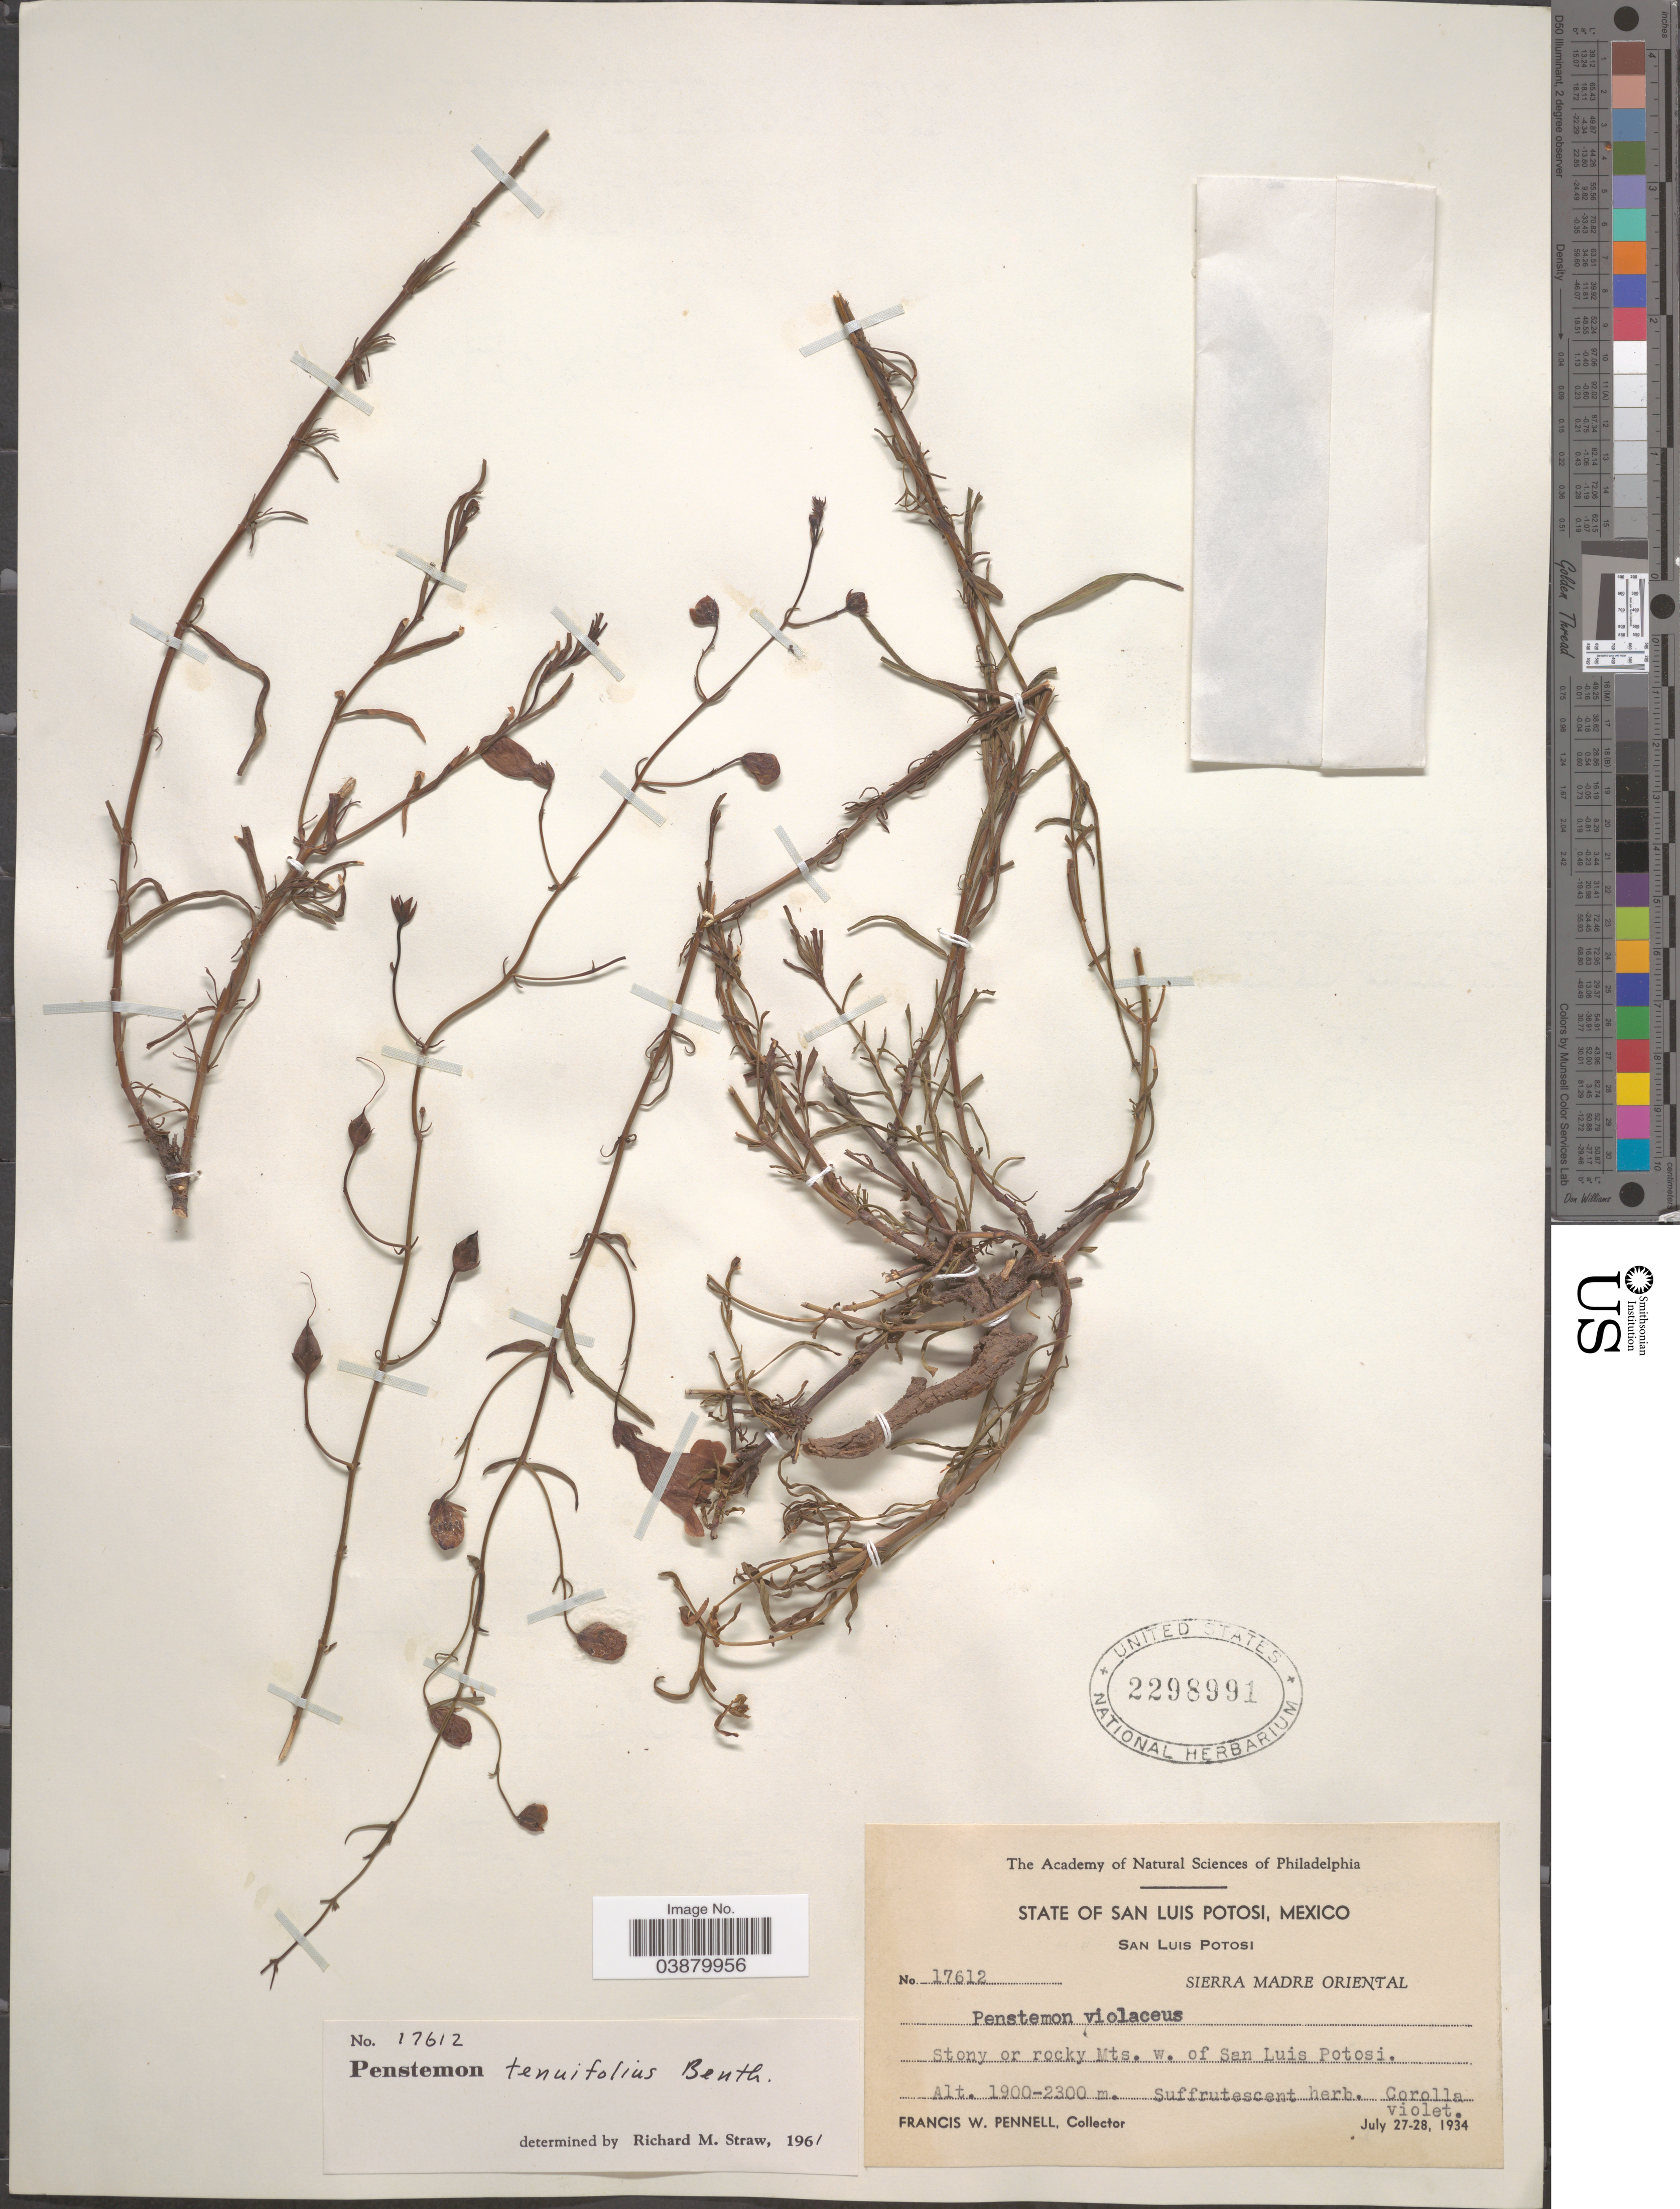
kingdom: Plantae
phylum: Tracheophyta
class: Magnoliopsida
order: Lamiales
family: Plantaginaceae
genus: Penstemon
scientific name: Penstemon tenuifolius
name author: Benth.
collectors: F. W. Pennell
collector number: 17612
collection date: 1934-07-27/1934-07-28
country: Mexico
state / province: San Luis Potosí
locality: San Luis Potosi. Sierra Madre Oriental. Stony or rocky Mts. w. of San Luis Potosi.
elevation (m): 1900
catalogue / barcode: US 2298991